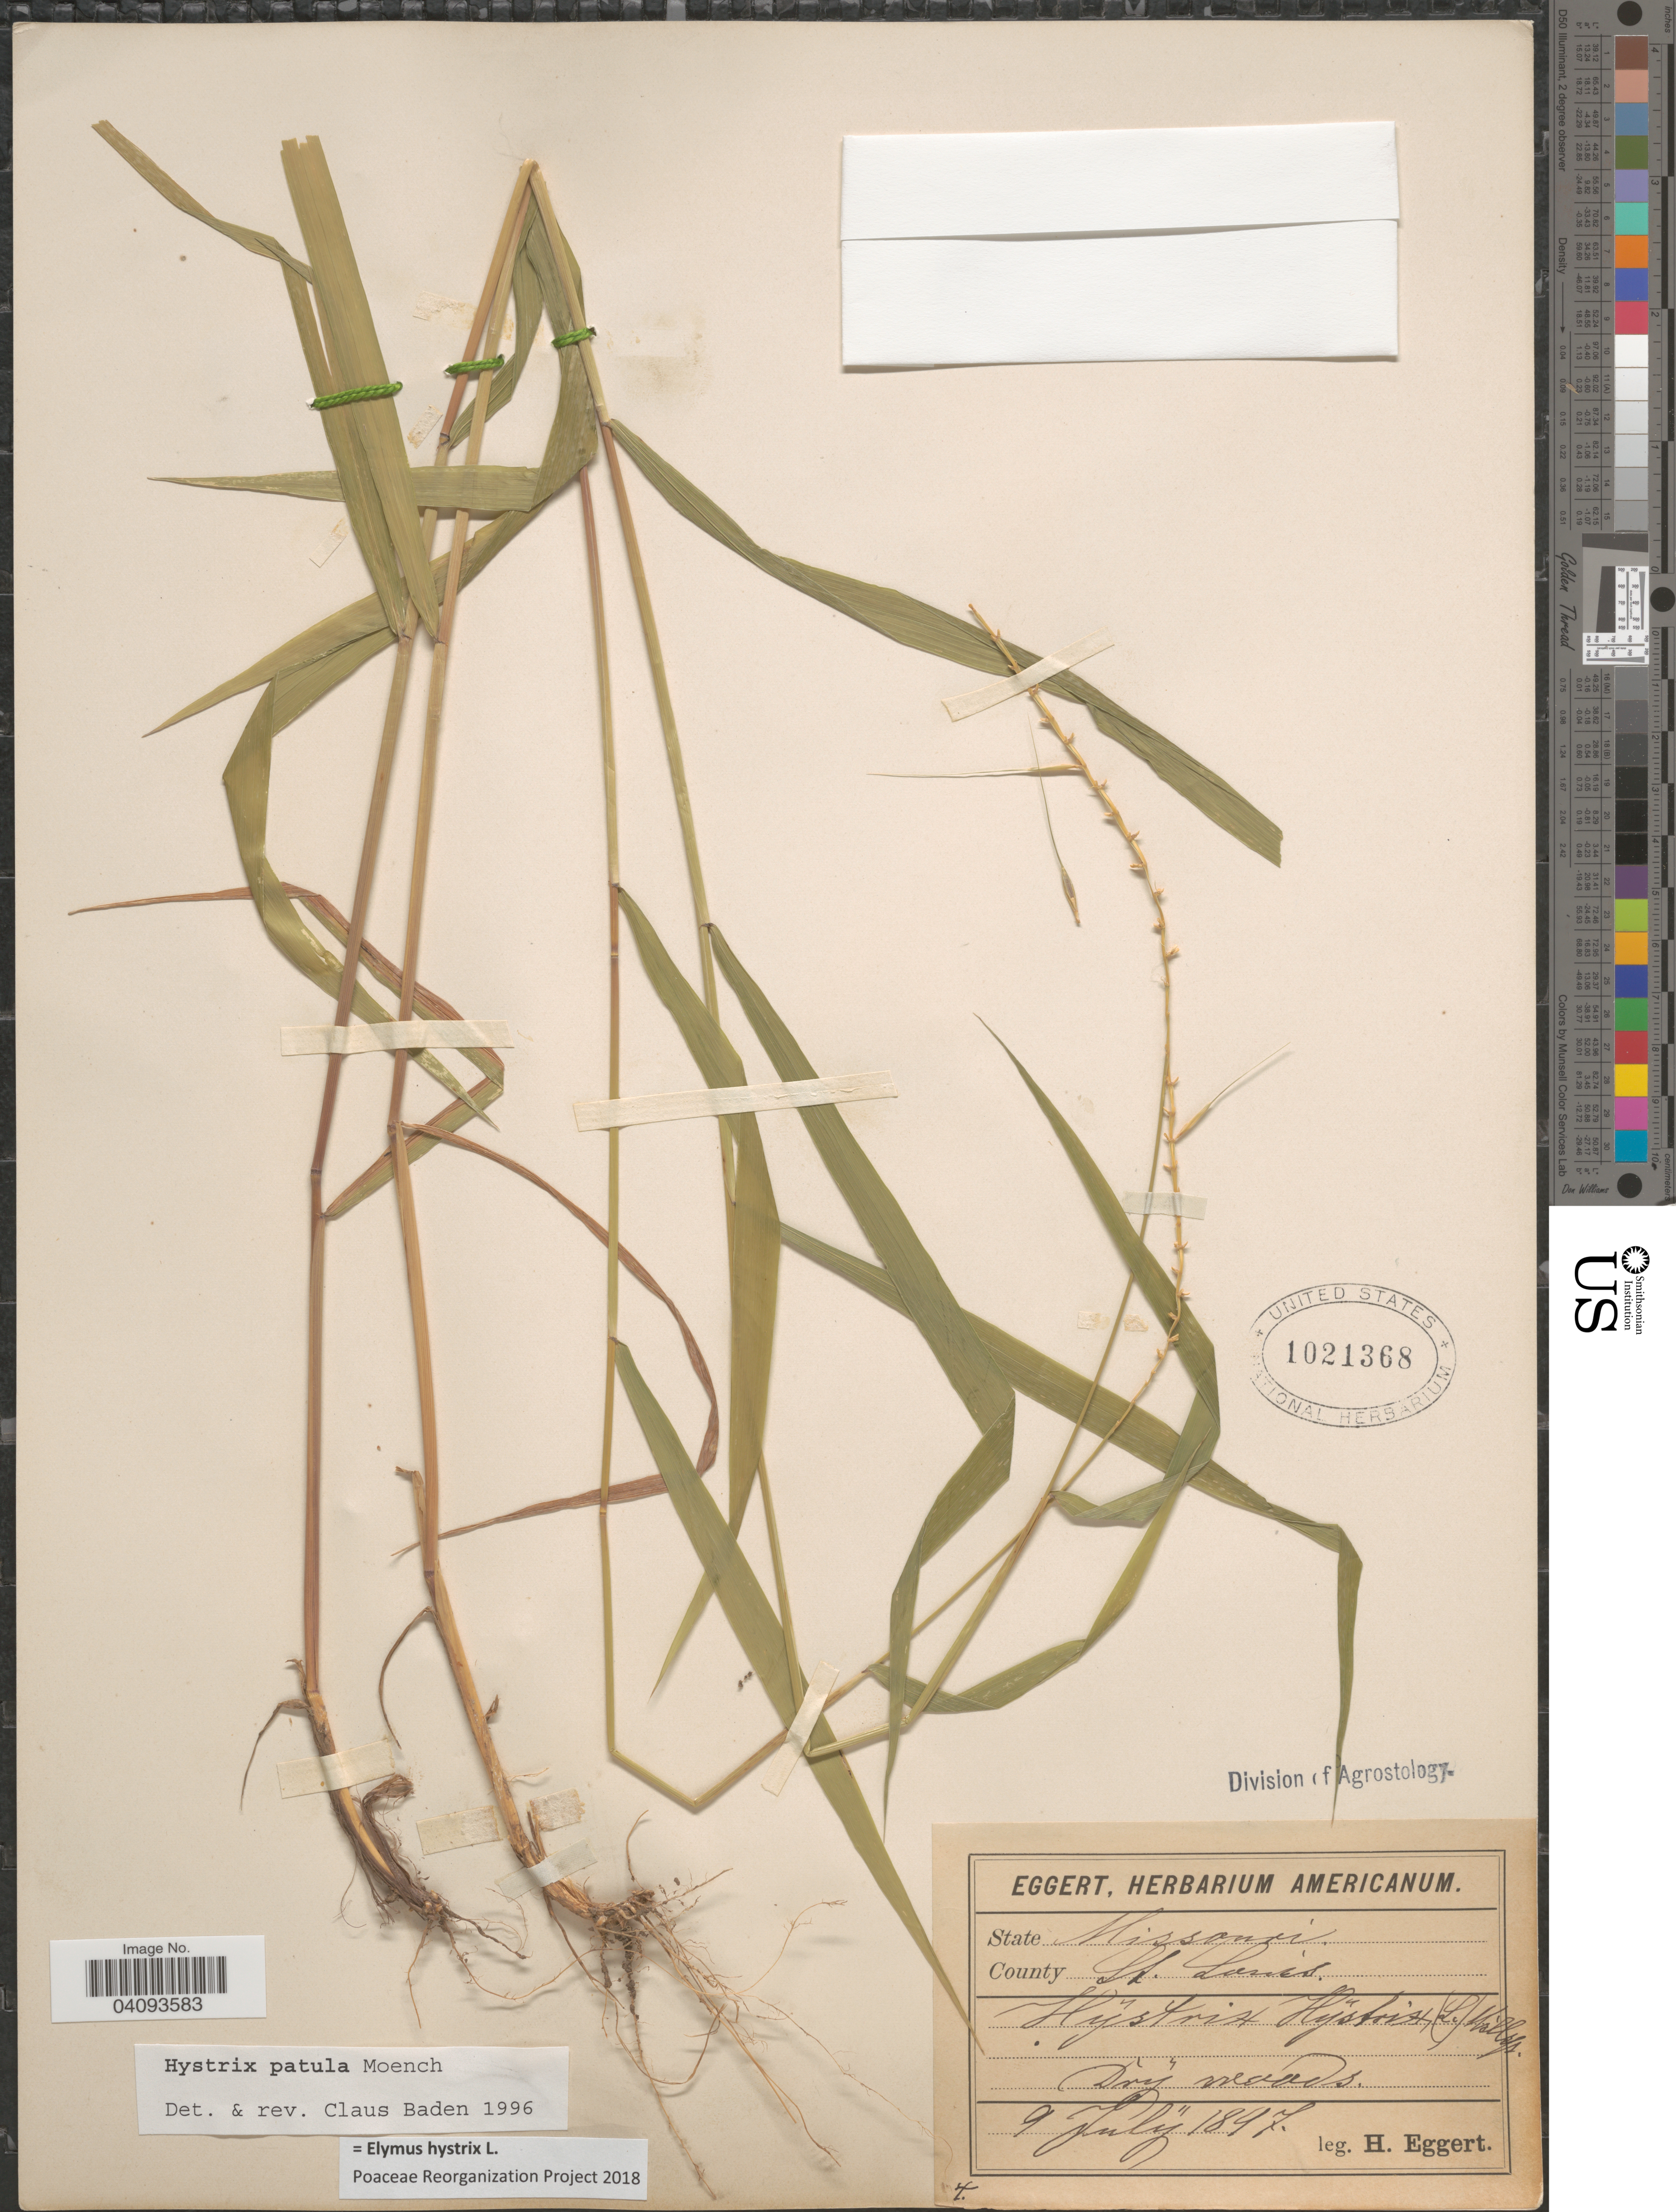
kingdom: Plantae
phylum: Tracheophyta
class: Liliopsida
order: Poales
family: Poaceae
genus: Elymus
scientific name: Elymus hystrix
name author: L.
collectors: H. Eggert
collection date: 1897-07-09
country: United States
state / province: Missouri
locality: County St. Louis. Dry meadows.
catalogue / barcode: US 1021368